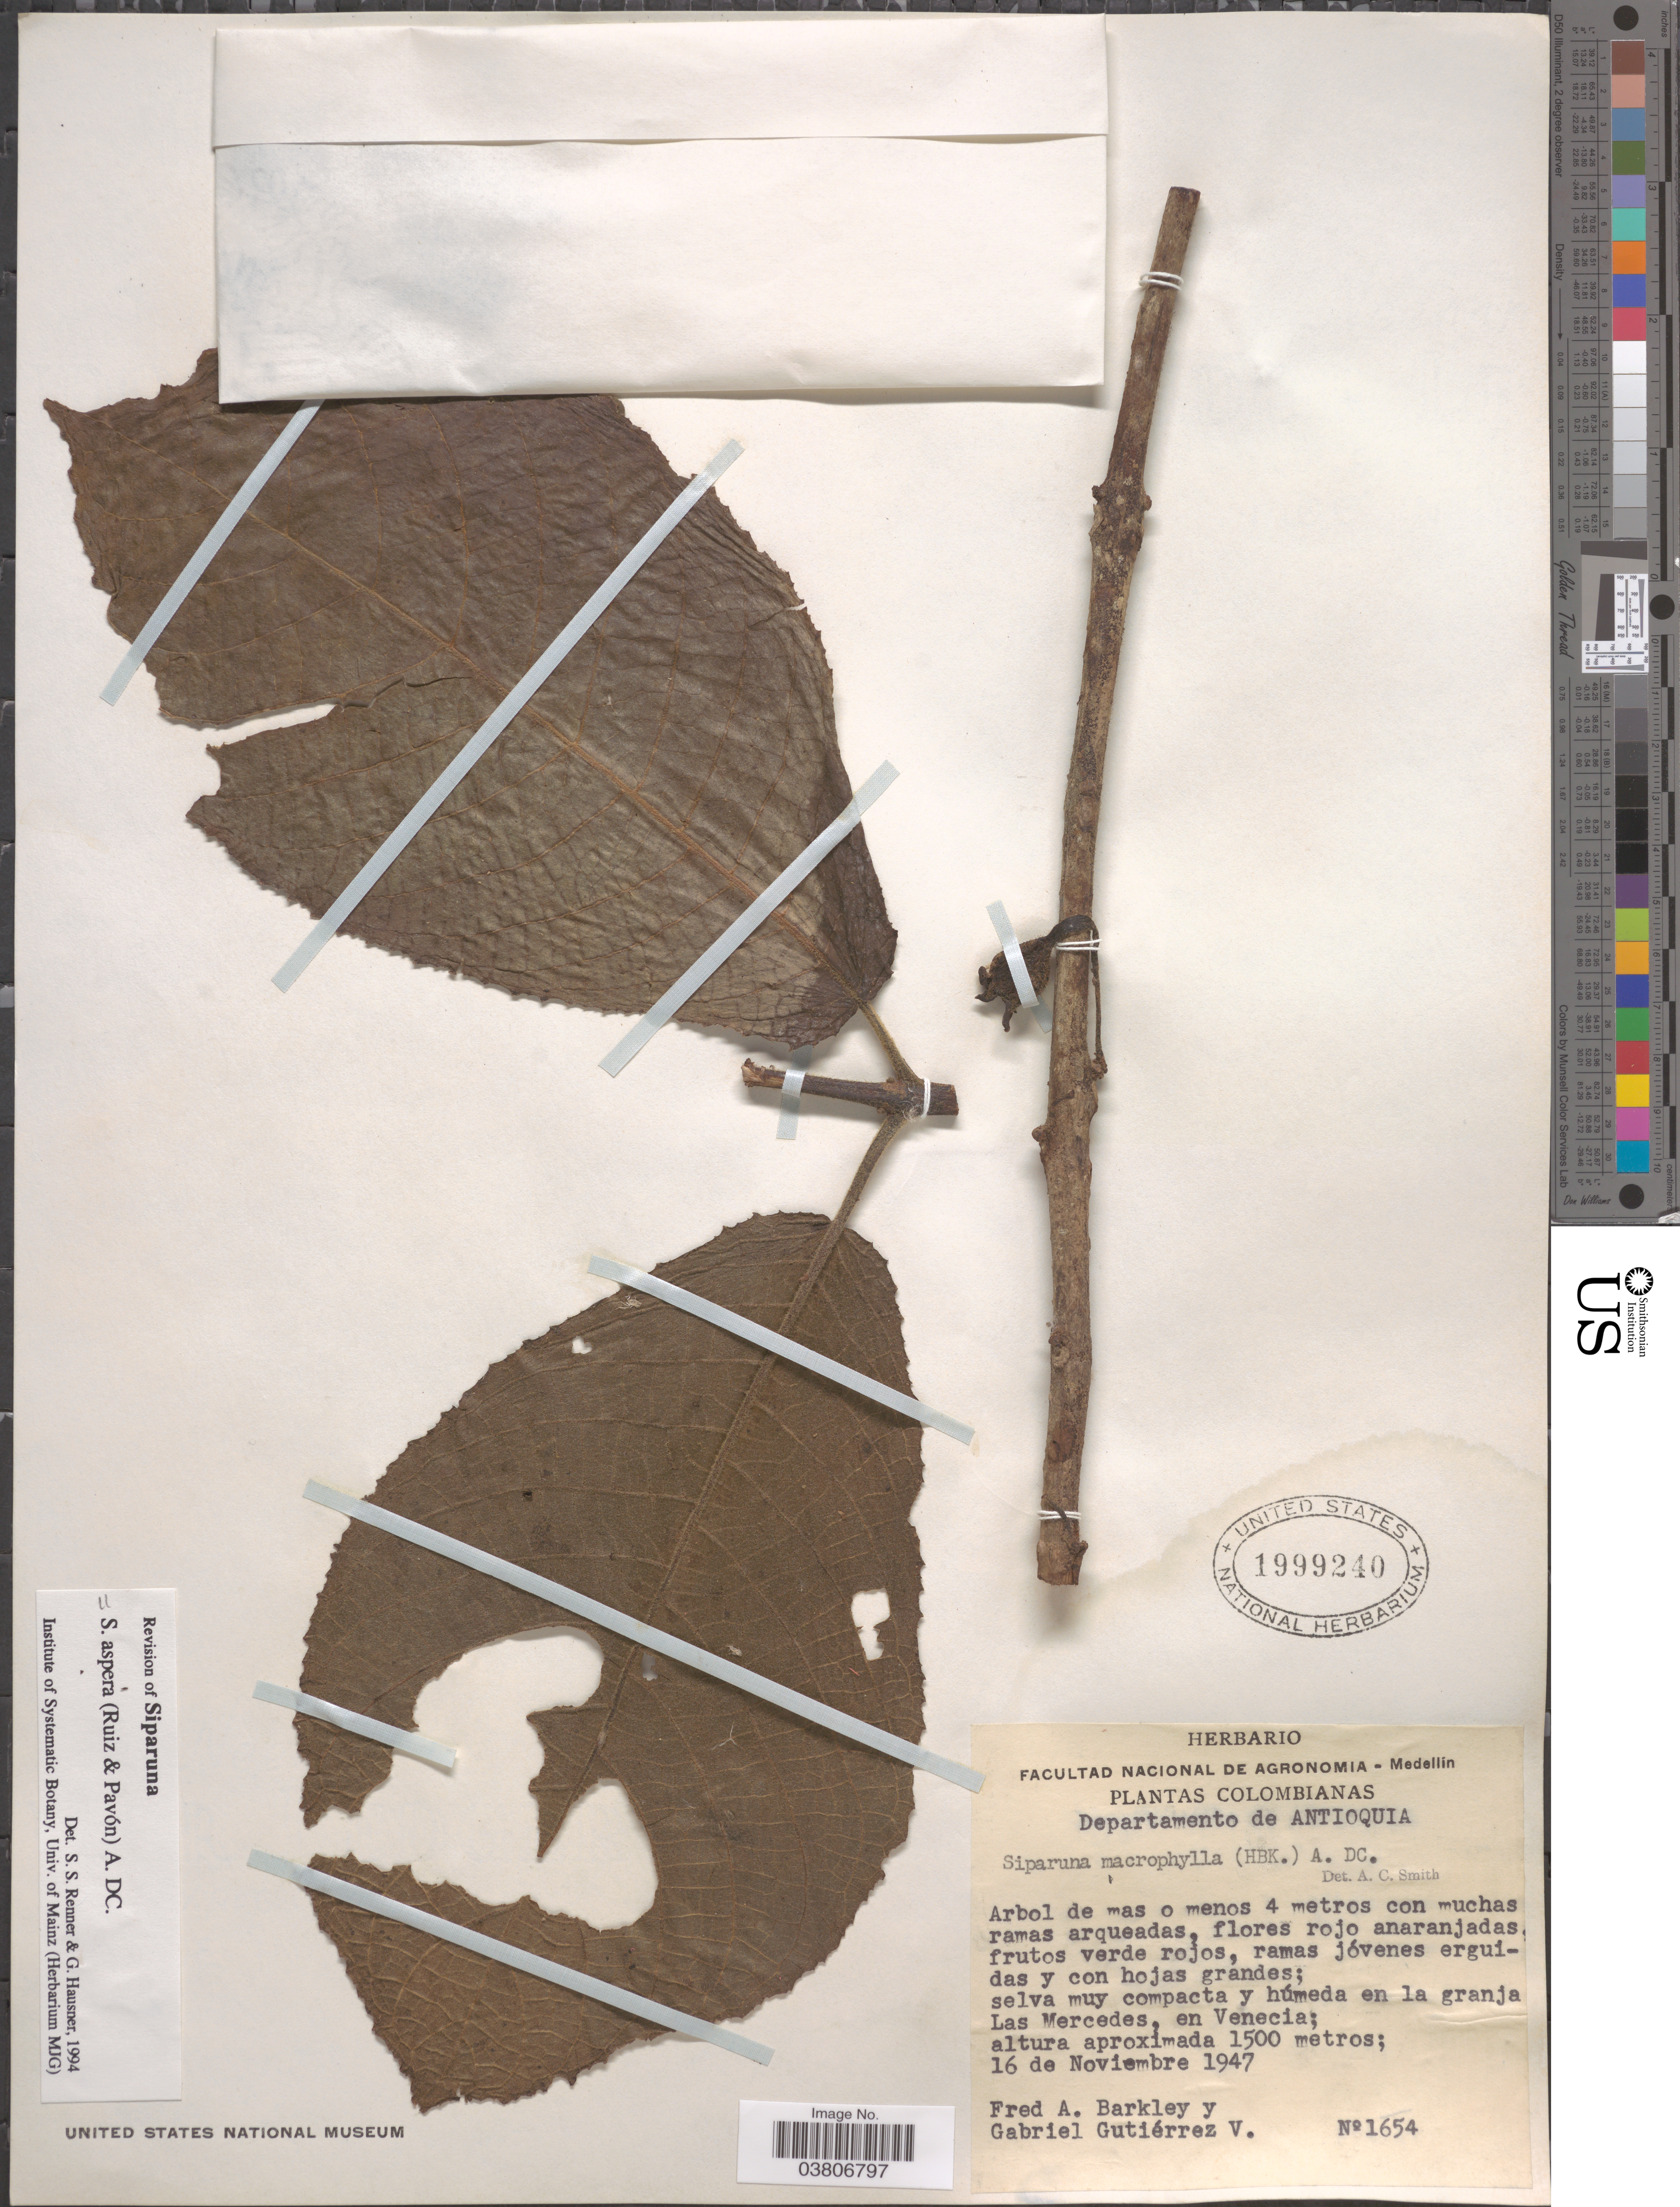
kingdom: Plantae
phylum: Tracheophyta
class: Magnoliopsida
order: Laurales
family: Siparunaceae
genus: Siparuna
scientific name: Siparuna aspera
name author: (Ruiz & Pav.) A. DC.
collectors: F. A. Barkley & G. Gutiérrez V.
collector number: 1654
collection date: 1947-11-16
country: Colombia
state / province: Antioquia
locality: En la granja Las Mercedes, en Venecia.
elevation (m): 1500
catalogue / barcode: US 1999240